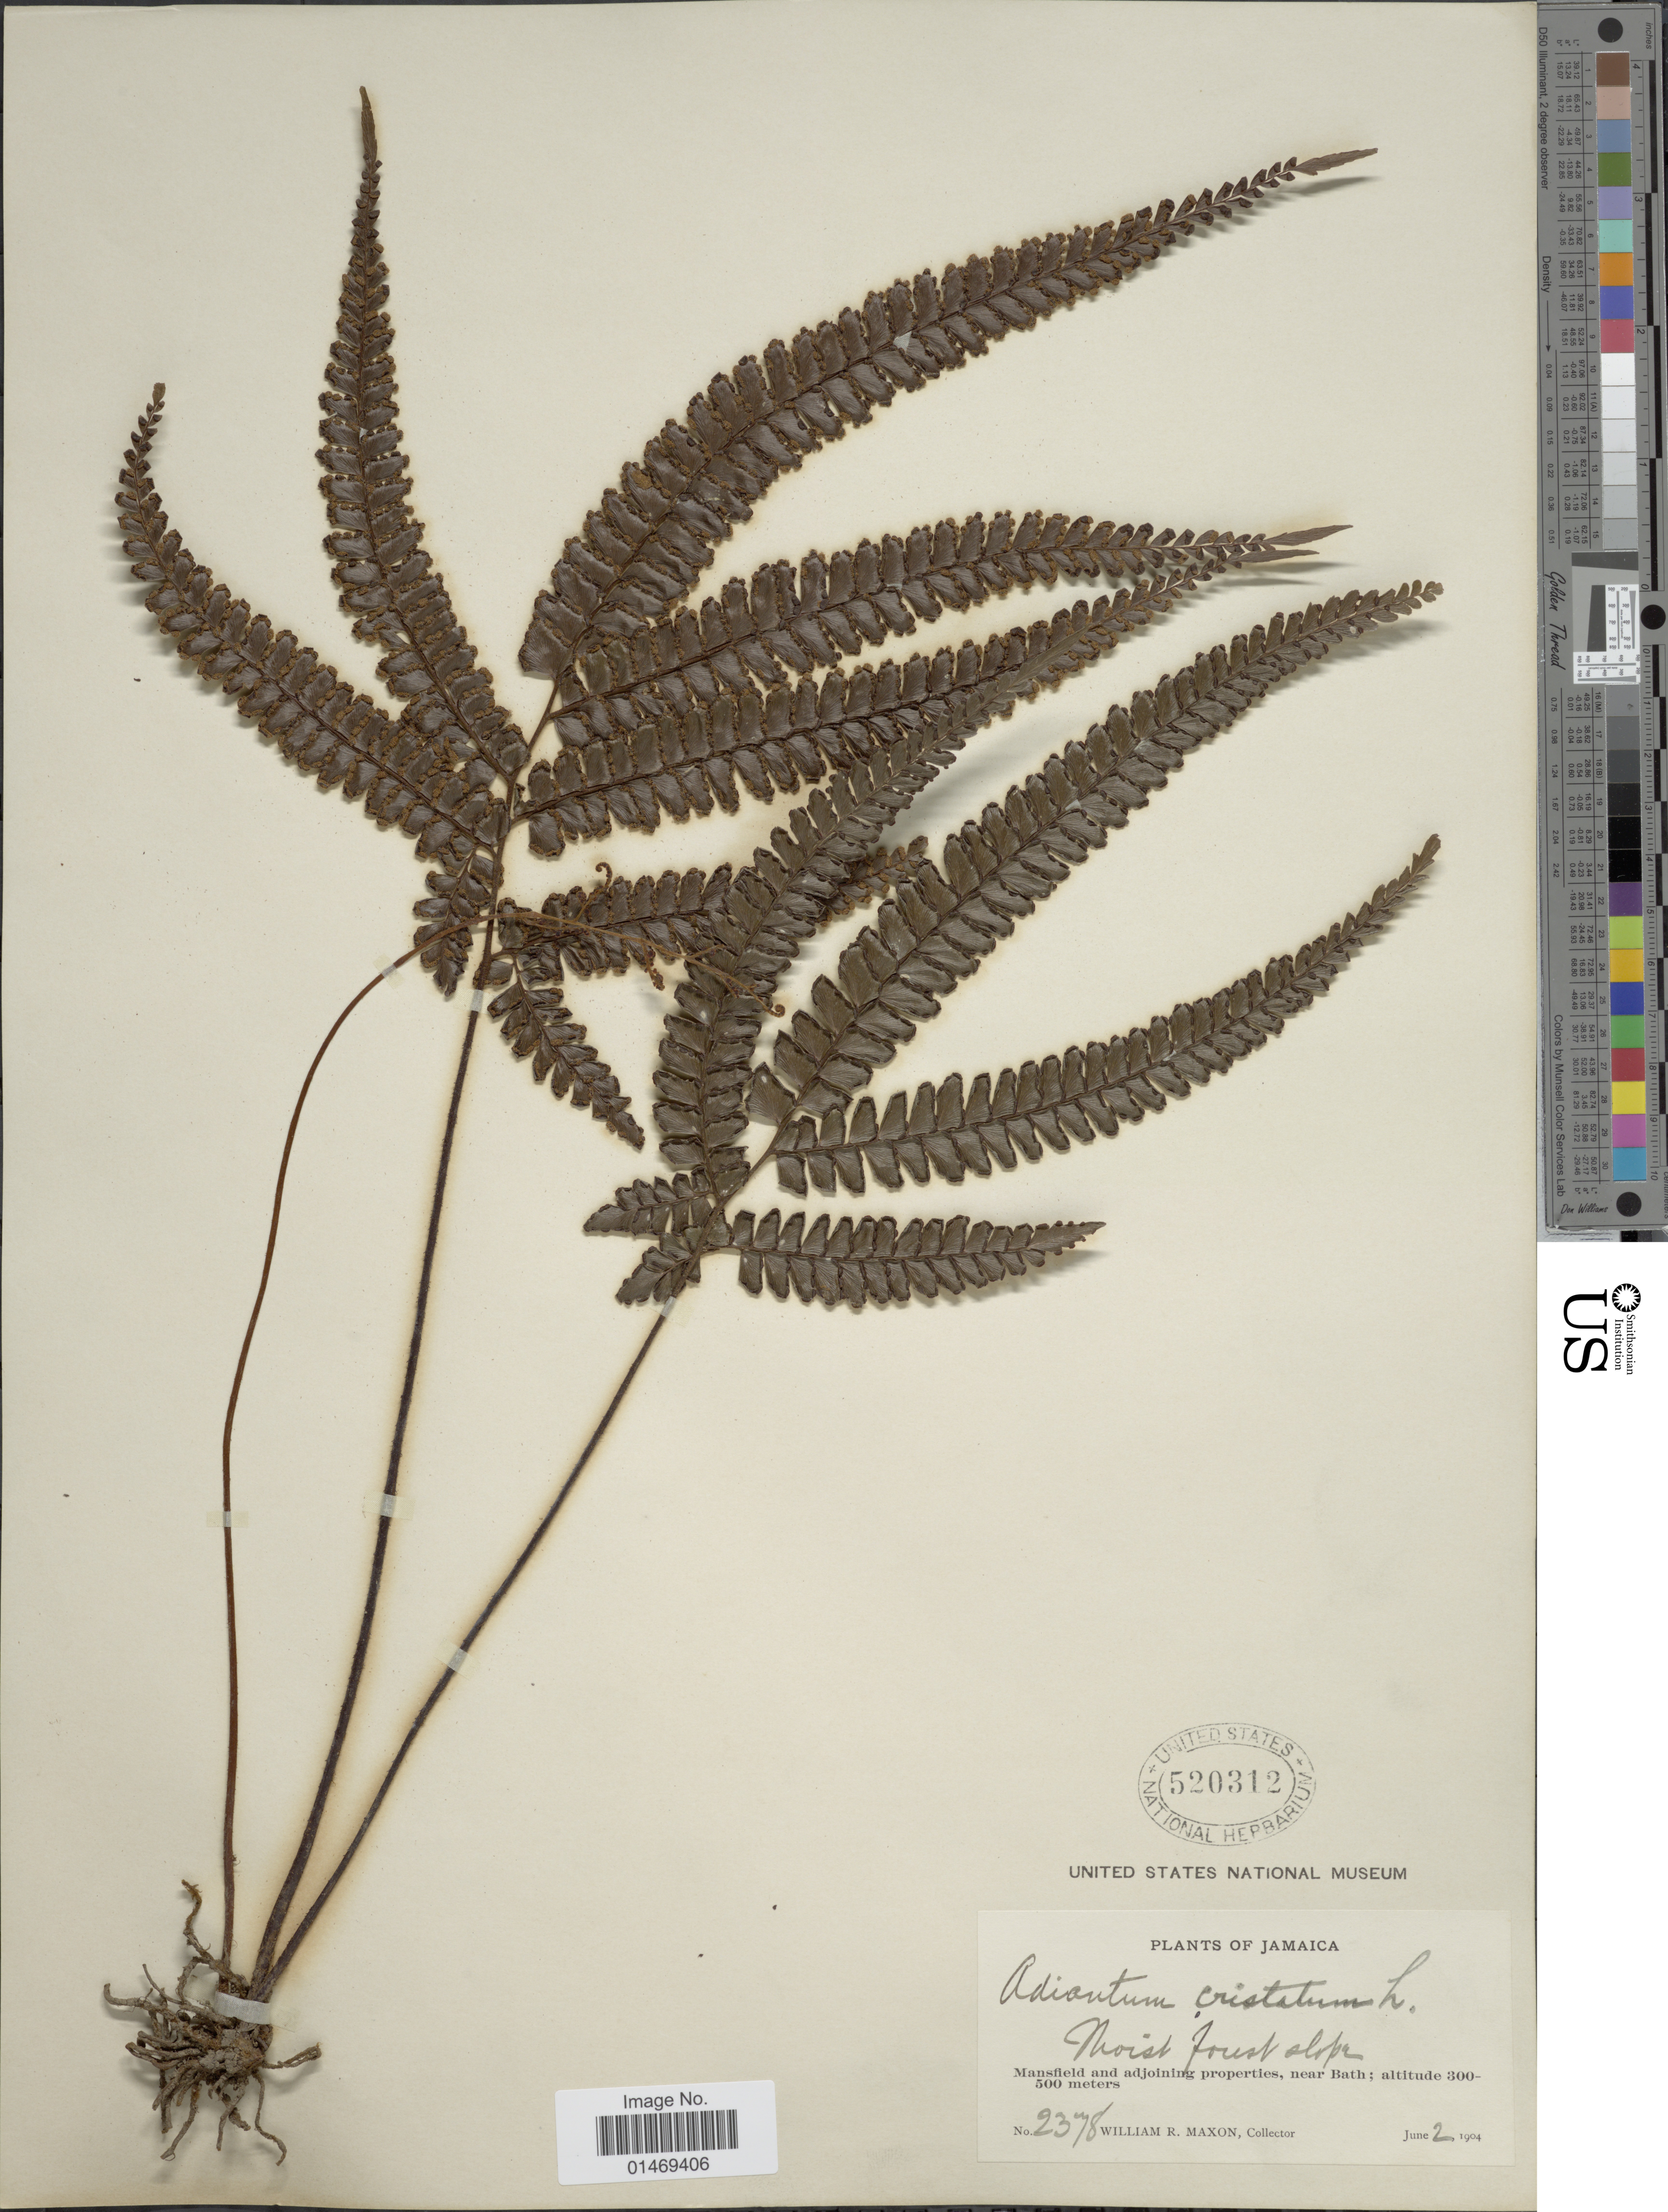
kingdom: Plantae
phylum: Tracheophyta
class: Polypodiopsida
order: Polypodiales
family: Pteridaceae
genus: Adiantum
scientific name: Adiantum pyramidale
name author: (L.) Willd.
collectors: W. R. Maxon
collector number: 2378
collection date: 1904-06-02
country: Jamaica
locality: Mansfield and adjoining properties, near Bath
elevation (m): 300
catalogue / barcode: US 520312